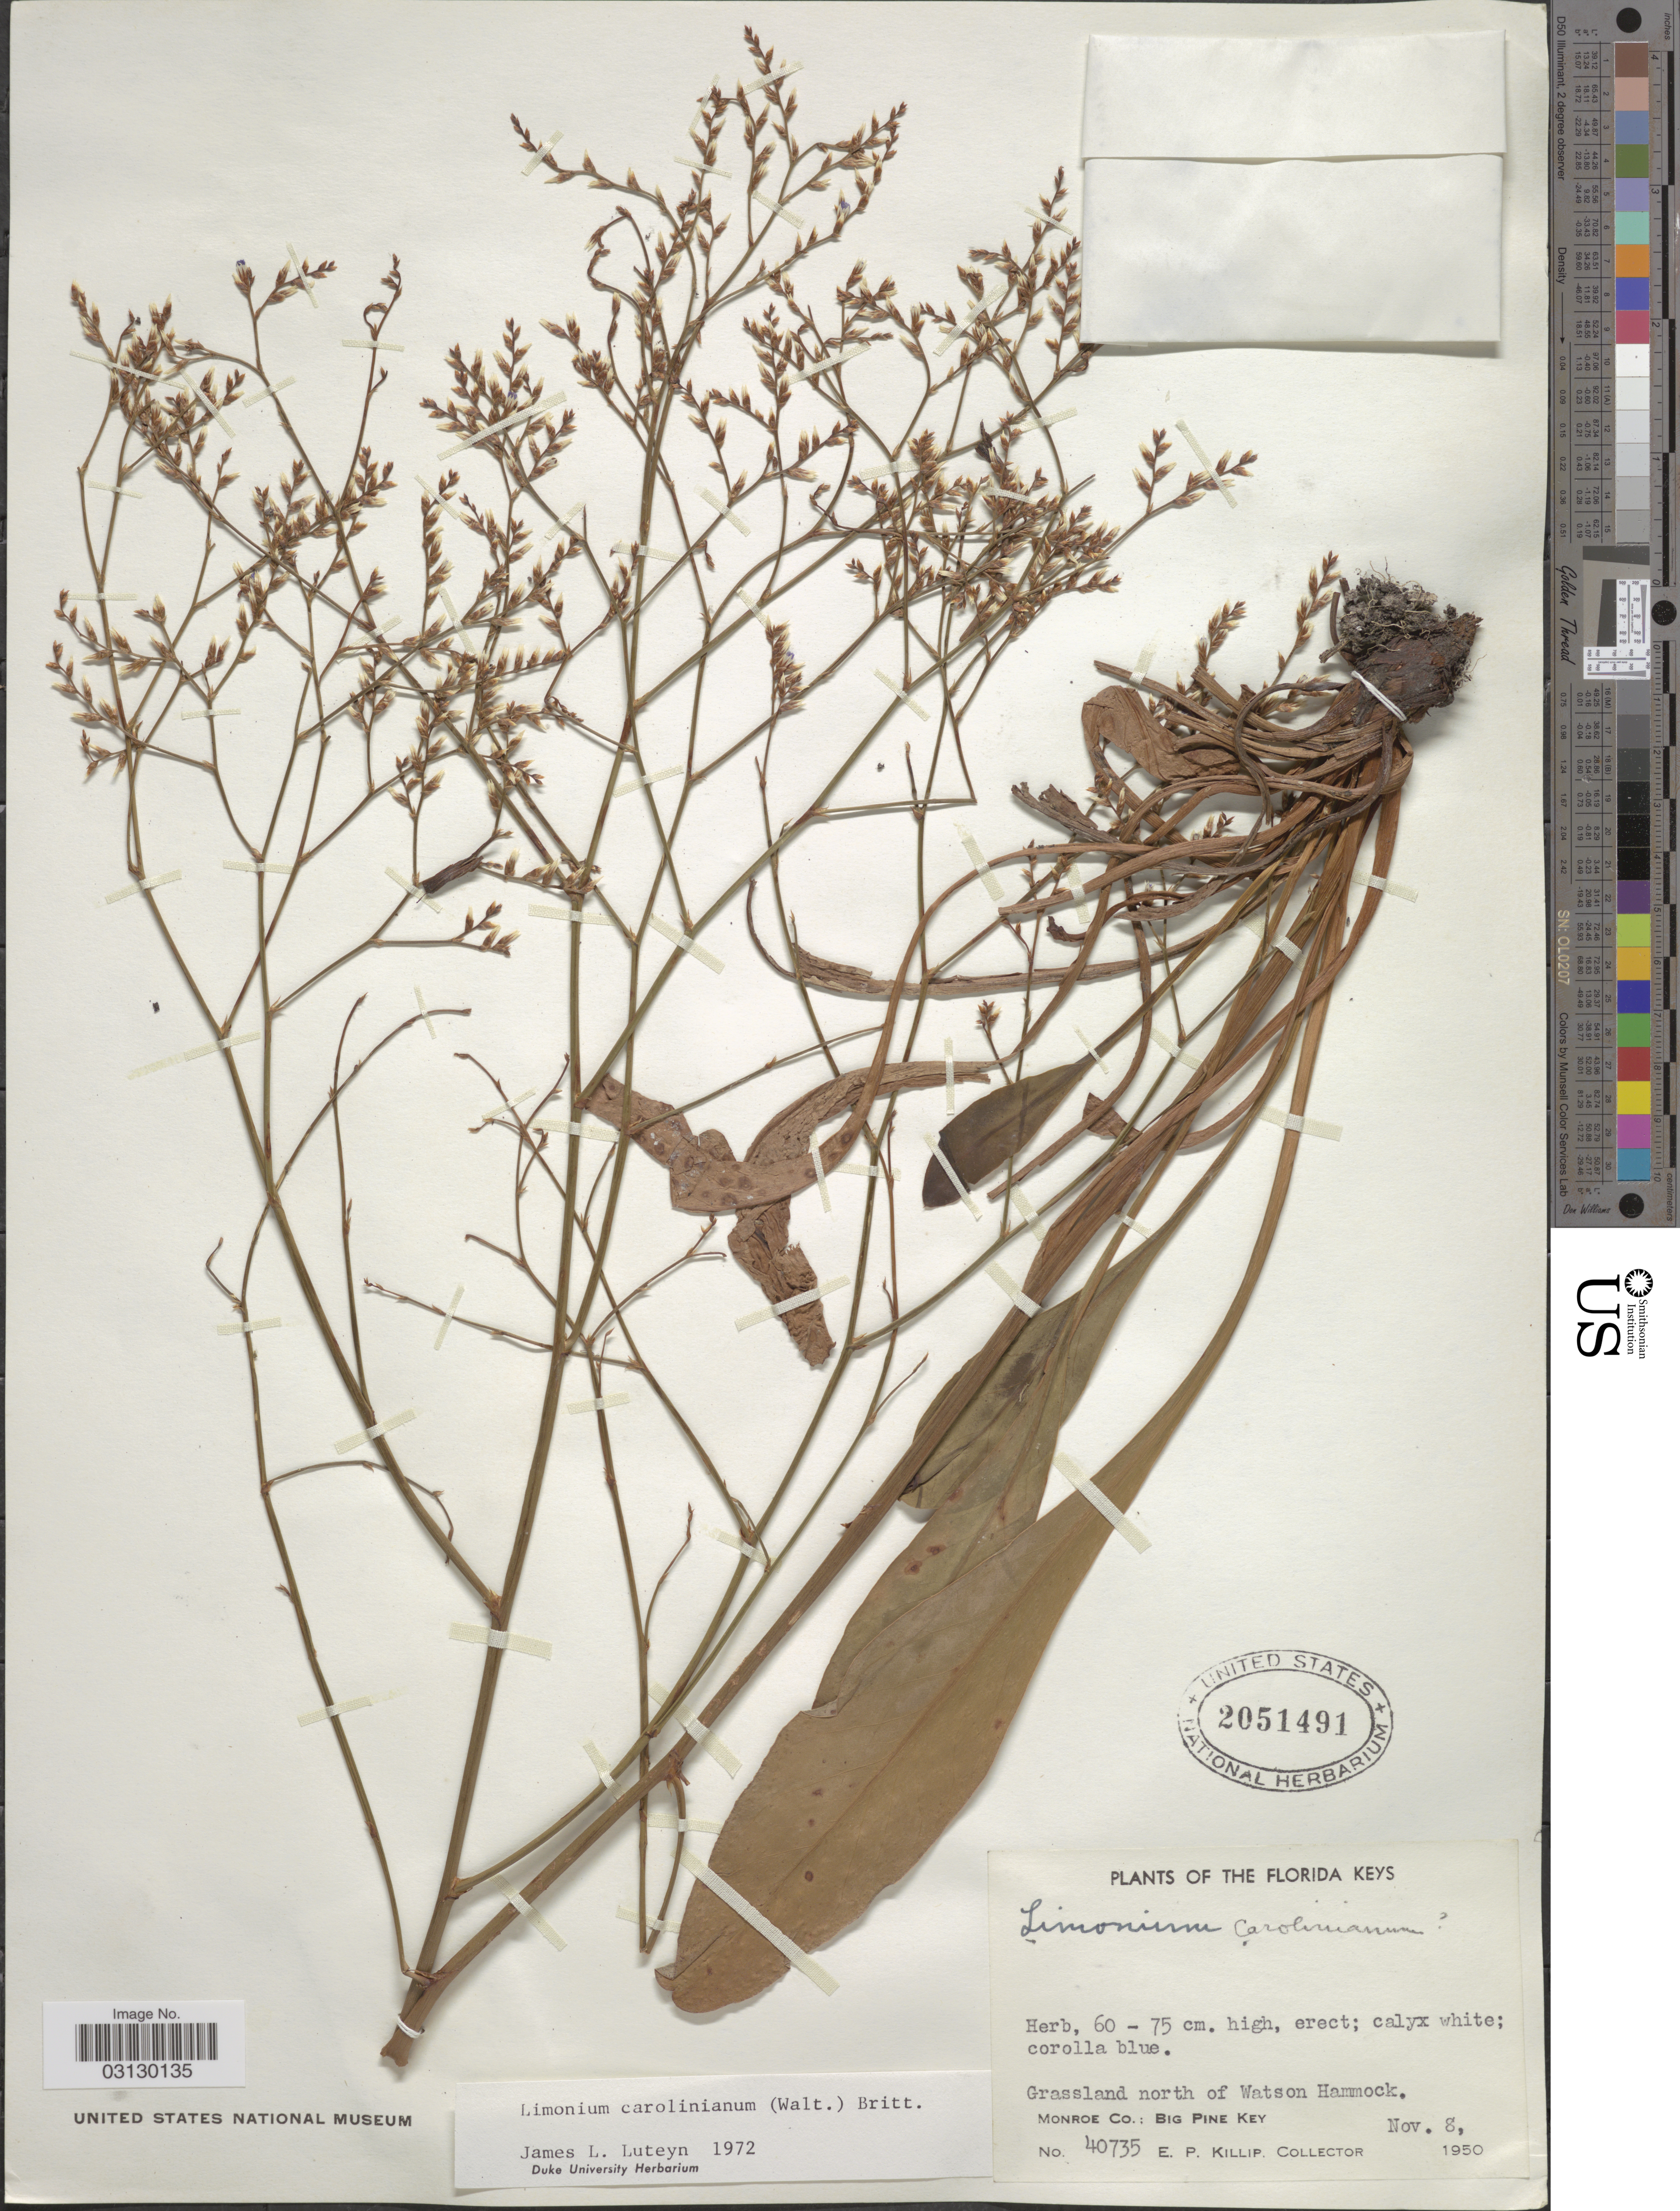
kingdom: Plantae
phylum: Tracheophyta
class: Magnoliopsida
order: Caryophyllales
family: Plumbaginaceae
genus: Limonium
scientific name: Limonium carolinianum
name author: (Walter) Britton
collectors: E. P. Killip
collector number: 40735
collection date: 1950-11-08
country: United States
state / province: Florida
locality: The Florida Keys. Grassland north of Watson Hammock. Monroe Co.: Big Pine Key.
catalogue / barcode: US 2051491